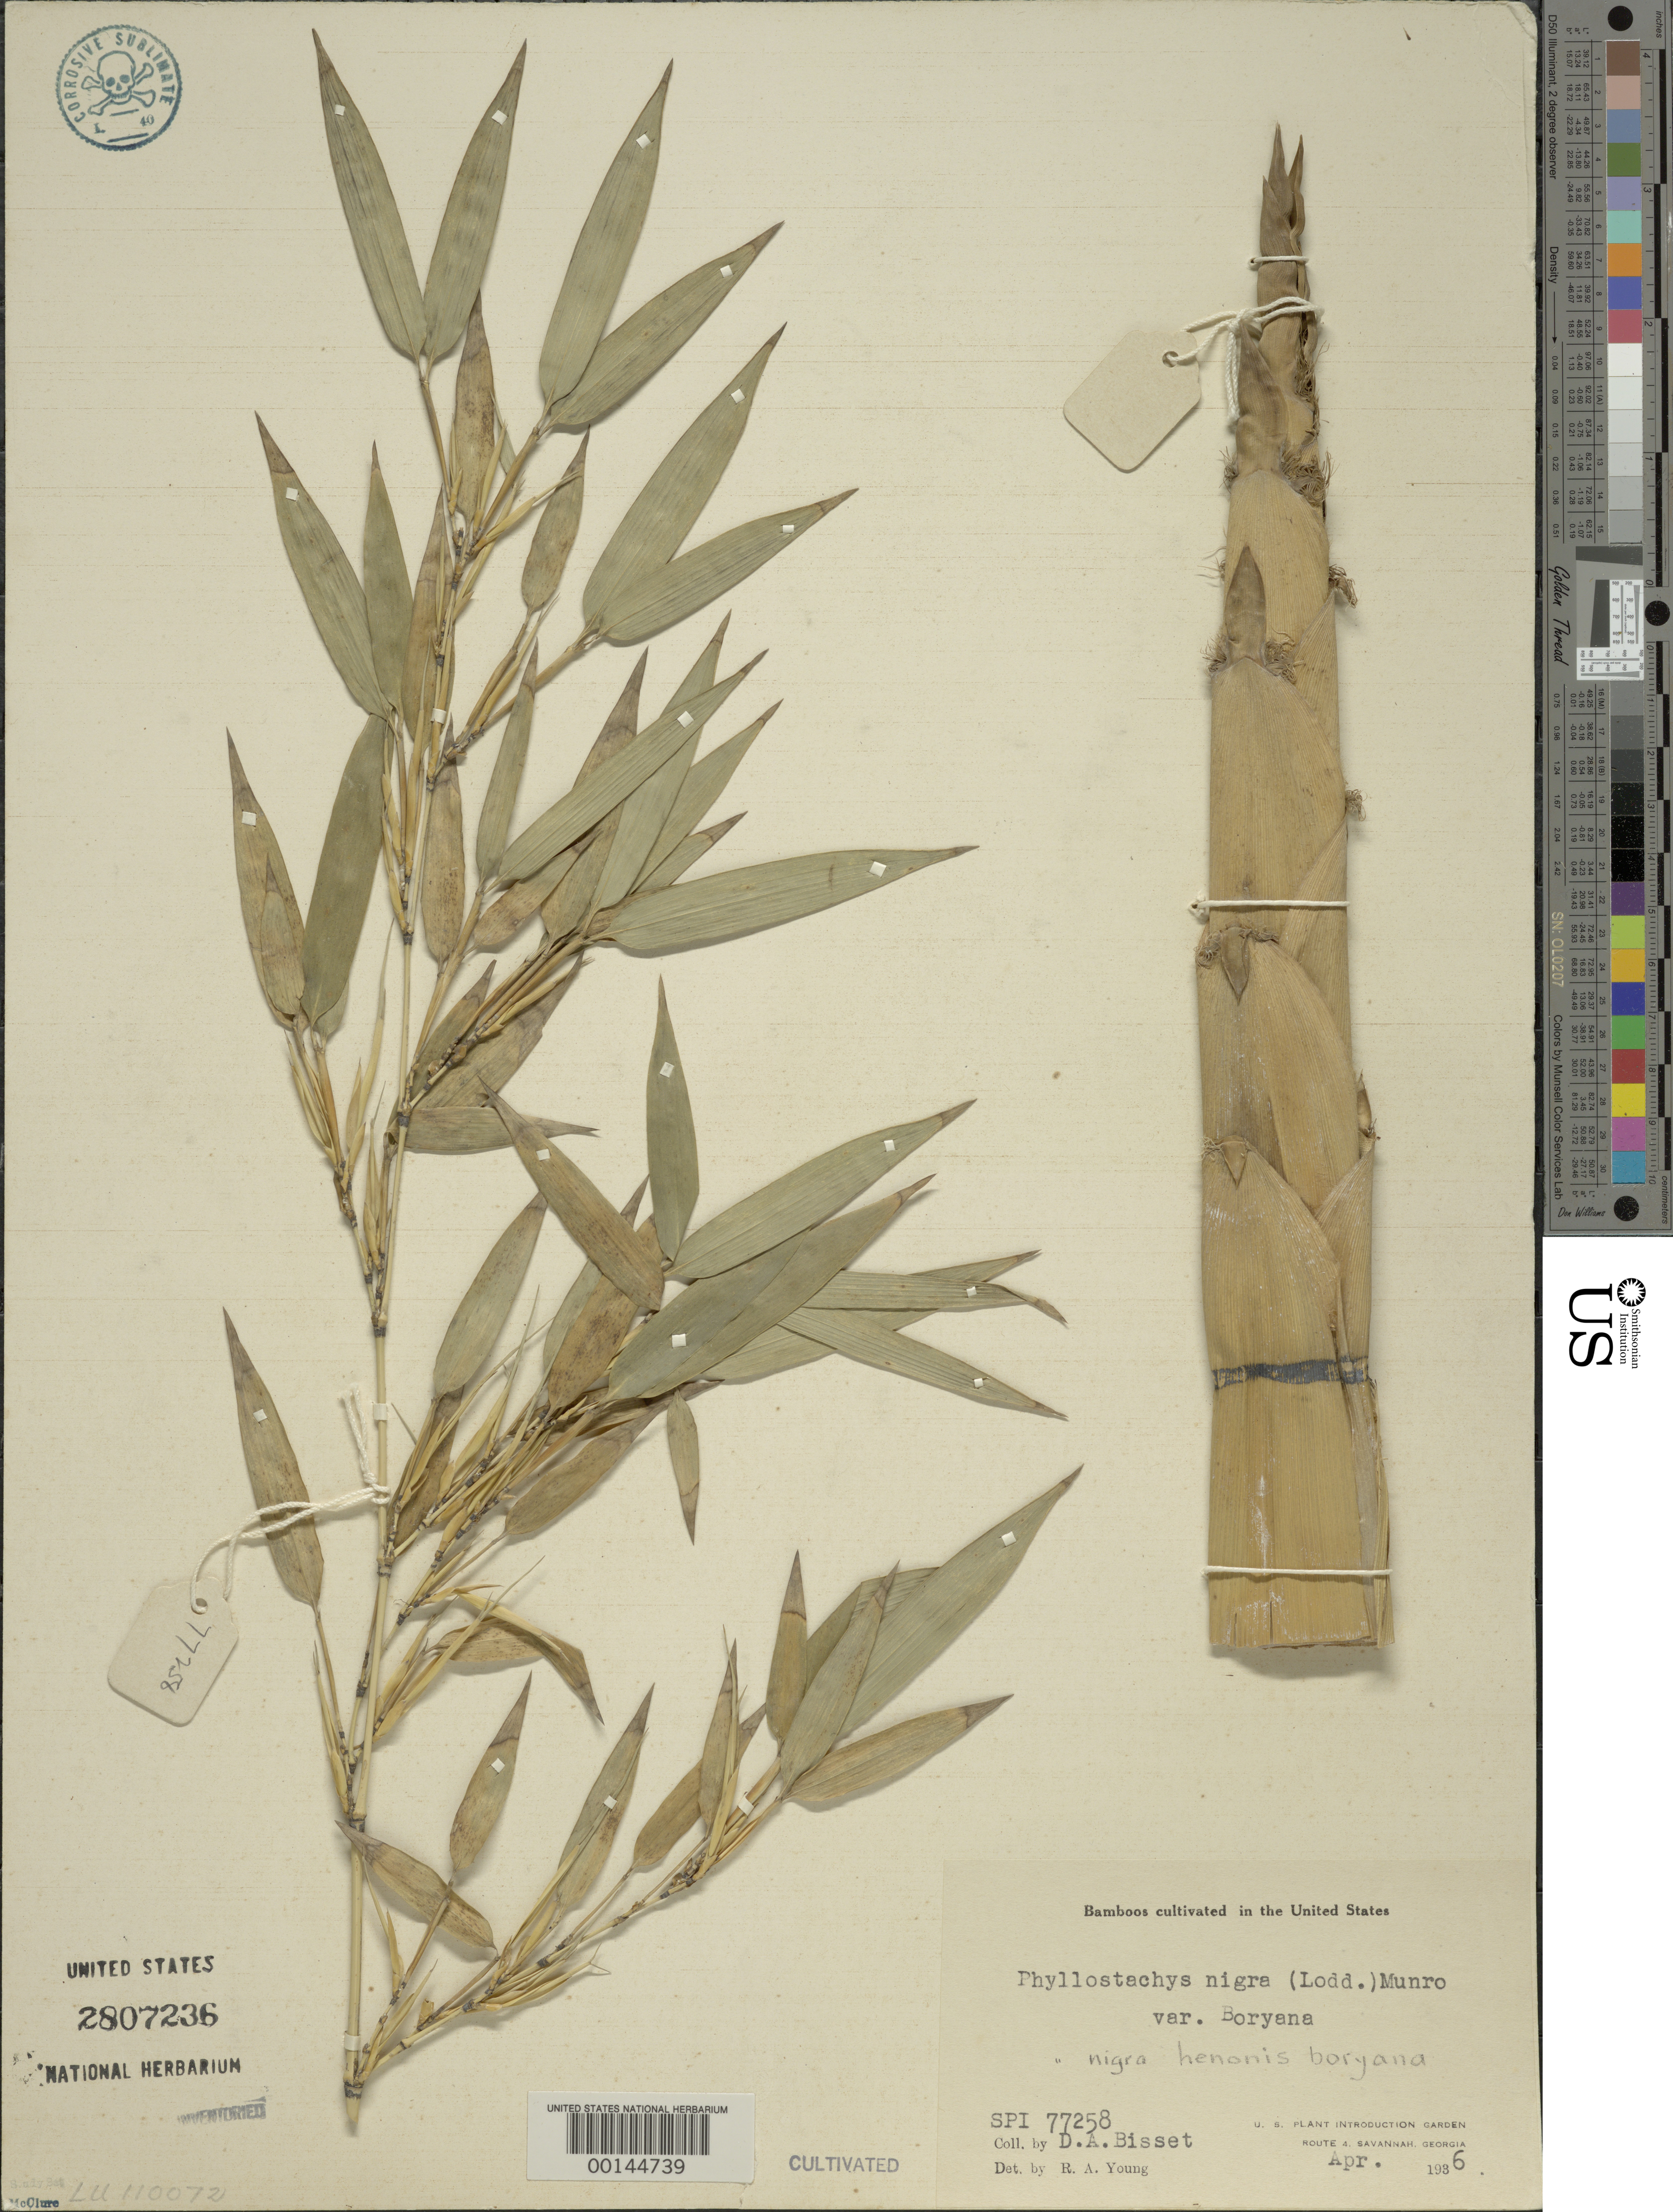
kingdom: Plantae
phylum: Tracheophyta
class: Liliopsida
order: Poales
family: Poaceae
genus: Phyllostachys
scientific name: Phyllostachys nigra var. henonis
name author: (Mitford) Stapf ex Rendle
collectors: D. Bisset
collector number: SPI 77258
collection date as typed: Apr 1936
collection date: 1936-04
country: United States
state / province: Georgia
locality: Savannah, Barbour Lathrop P.I. garden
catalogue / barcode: US 2807236